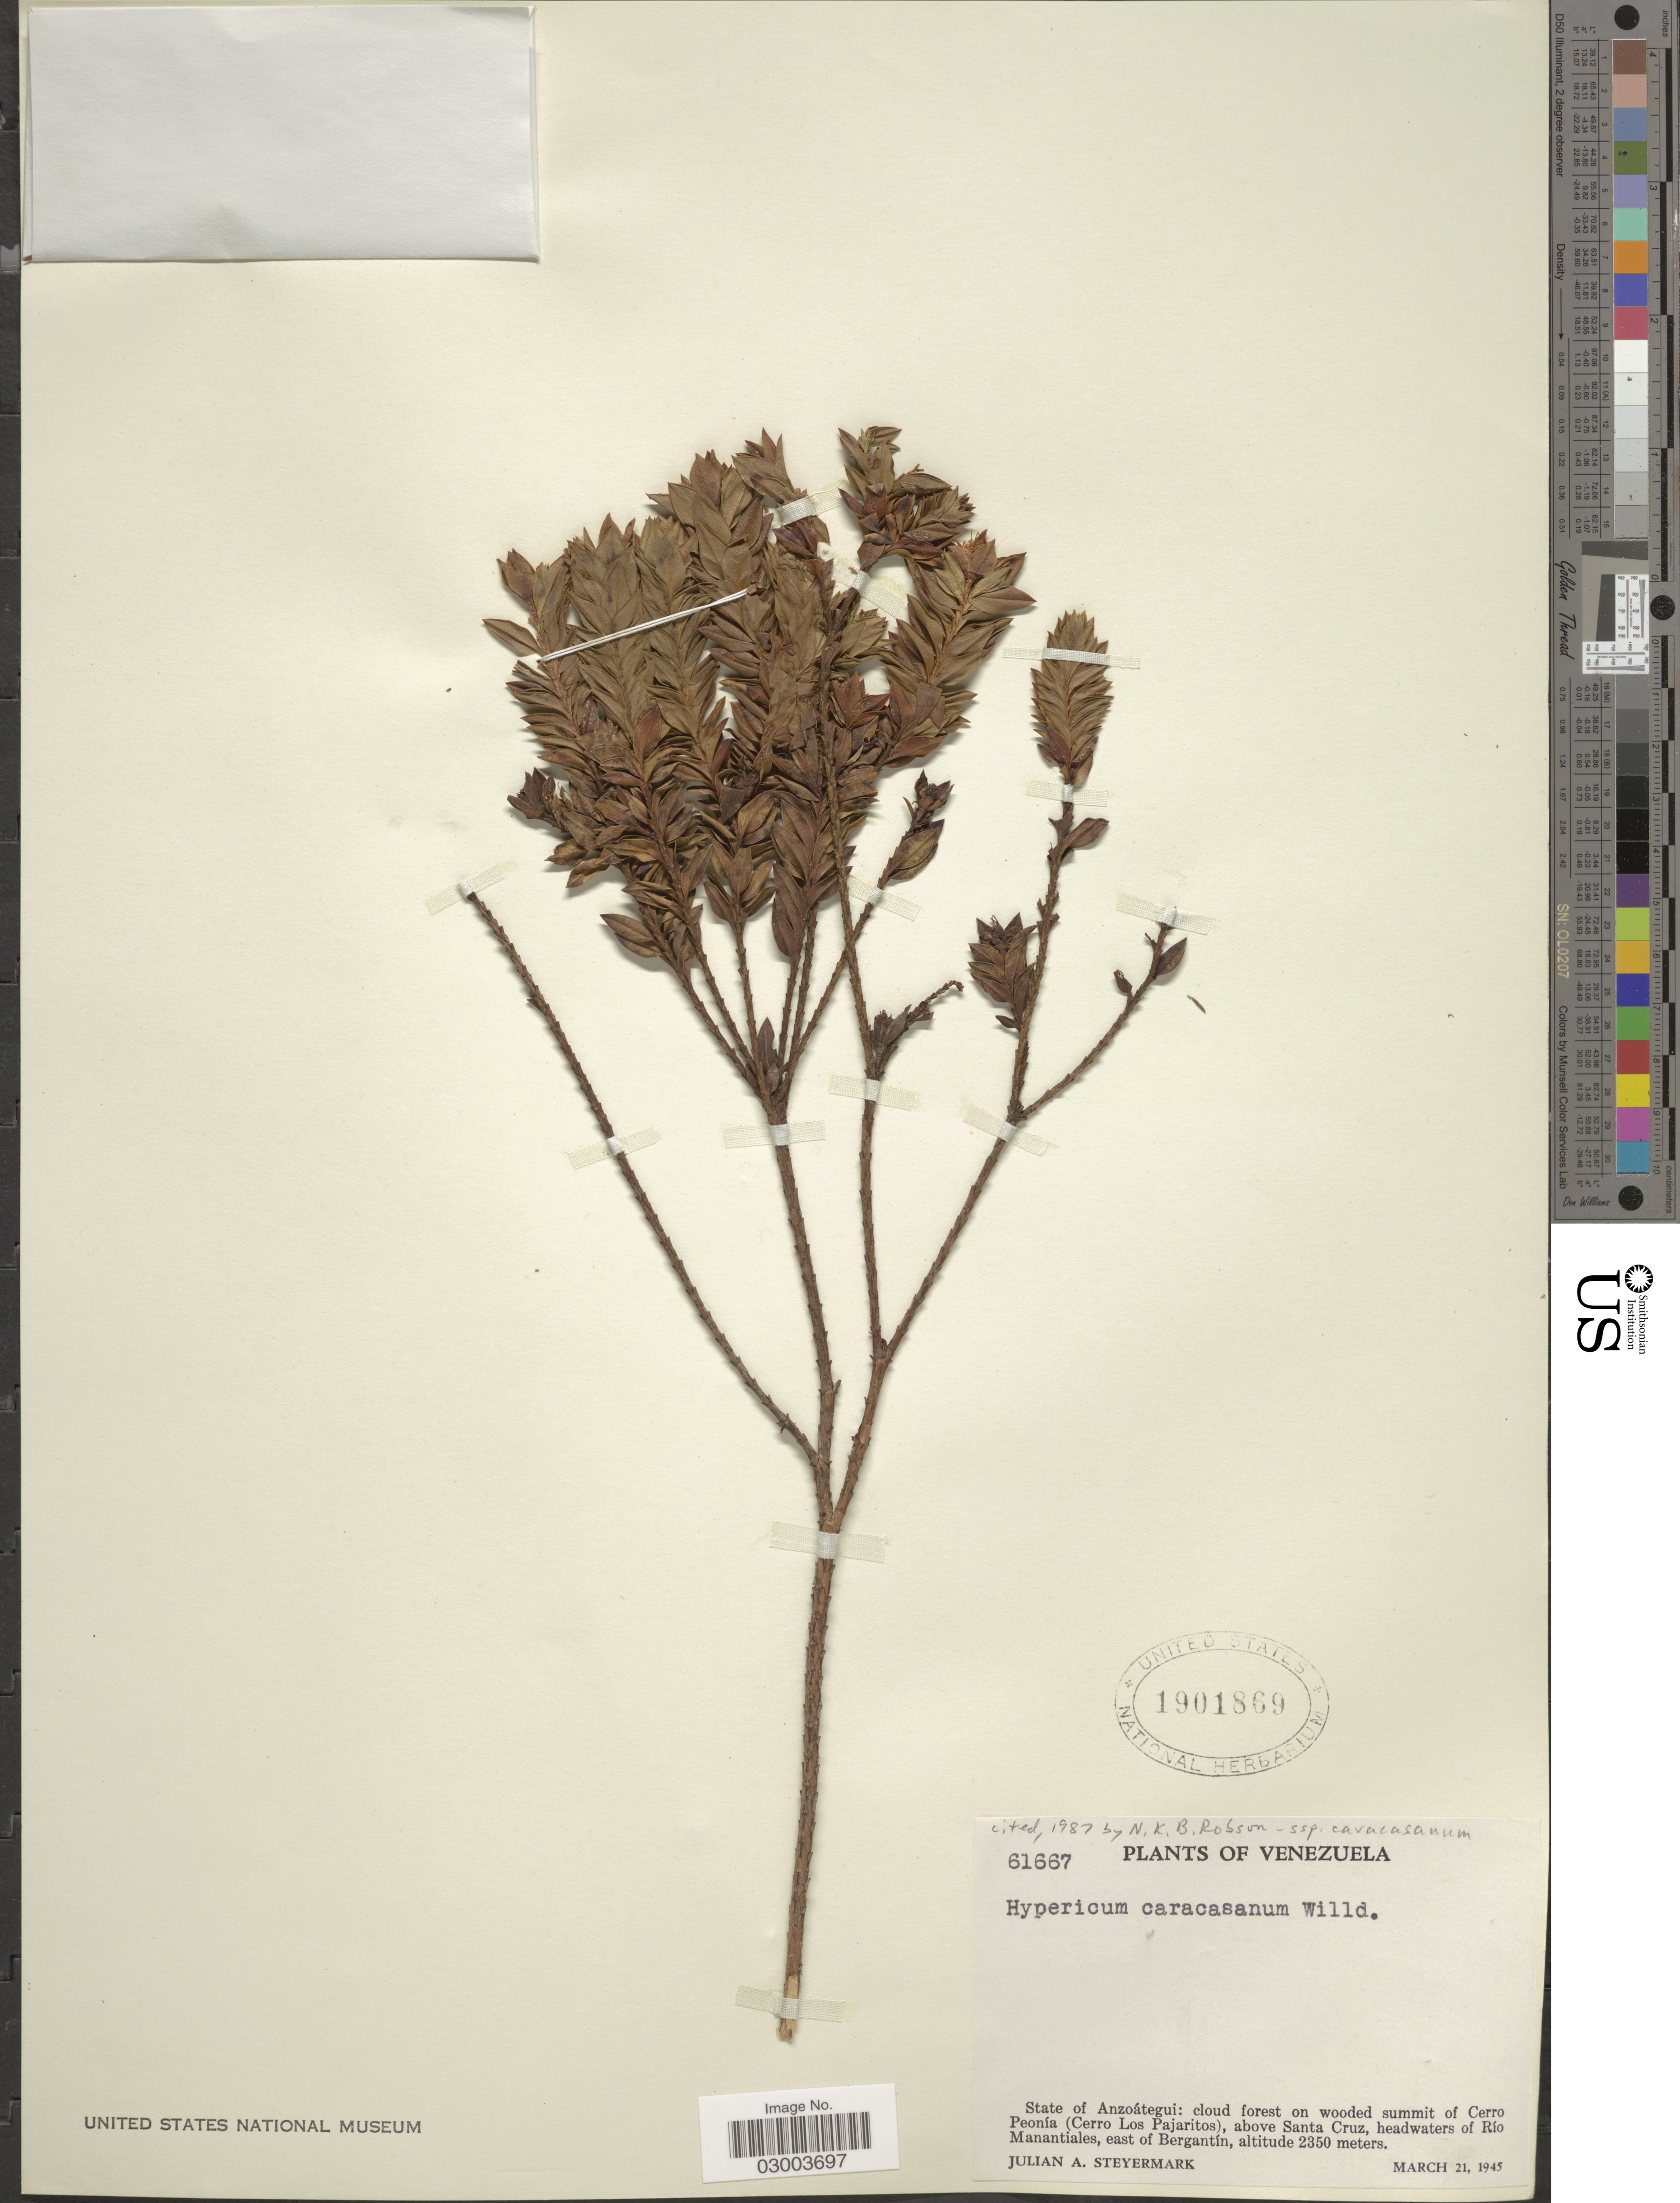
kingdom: Plantae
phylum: Tracheophyta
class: Magnoliopsida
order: Malpighiales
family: Hypericaceae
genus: Hypericum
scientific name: Hypericum caracasanum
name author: Willd.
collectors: J. Steyermark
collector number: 61667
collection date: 1945-03-21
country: Venezuela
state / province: Anzoategui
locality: Cloud forest on wooded summit of Cerro Peonía (Cerro Los Pajaritos), above Santa Cruz, headwaters of Río Manantiales, east of Bergantín.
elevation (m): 2350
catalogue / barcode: US 1901869